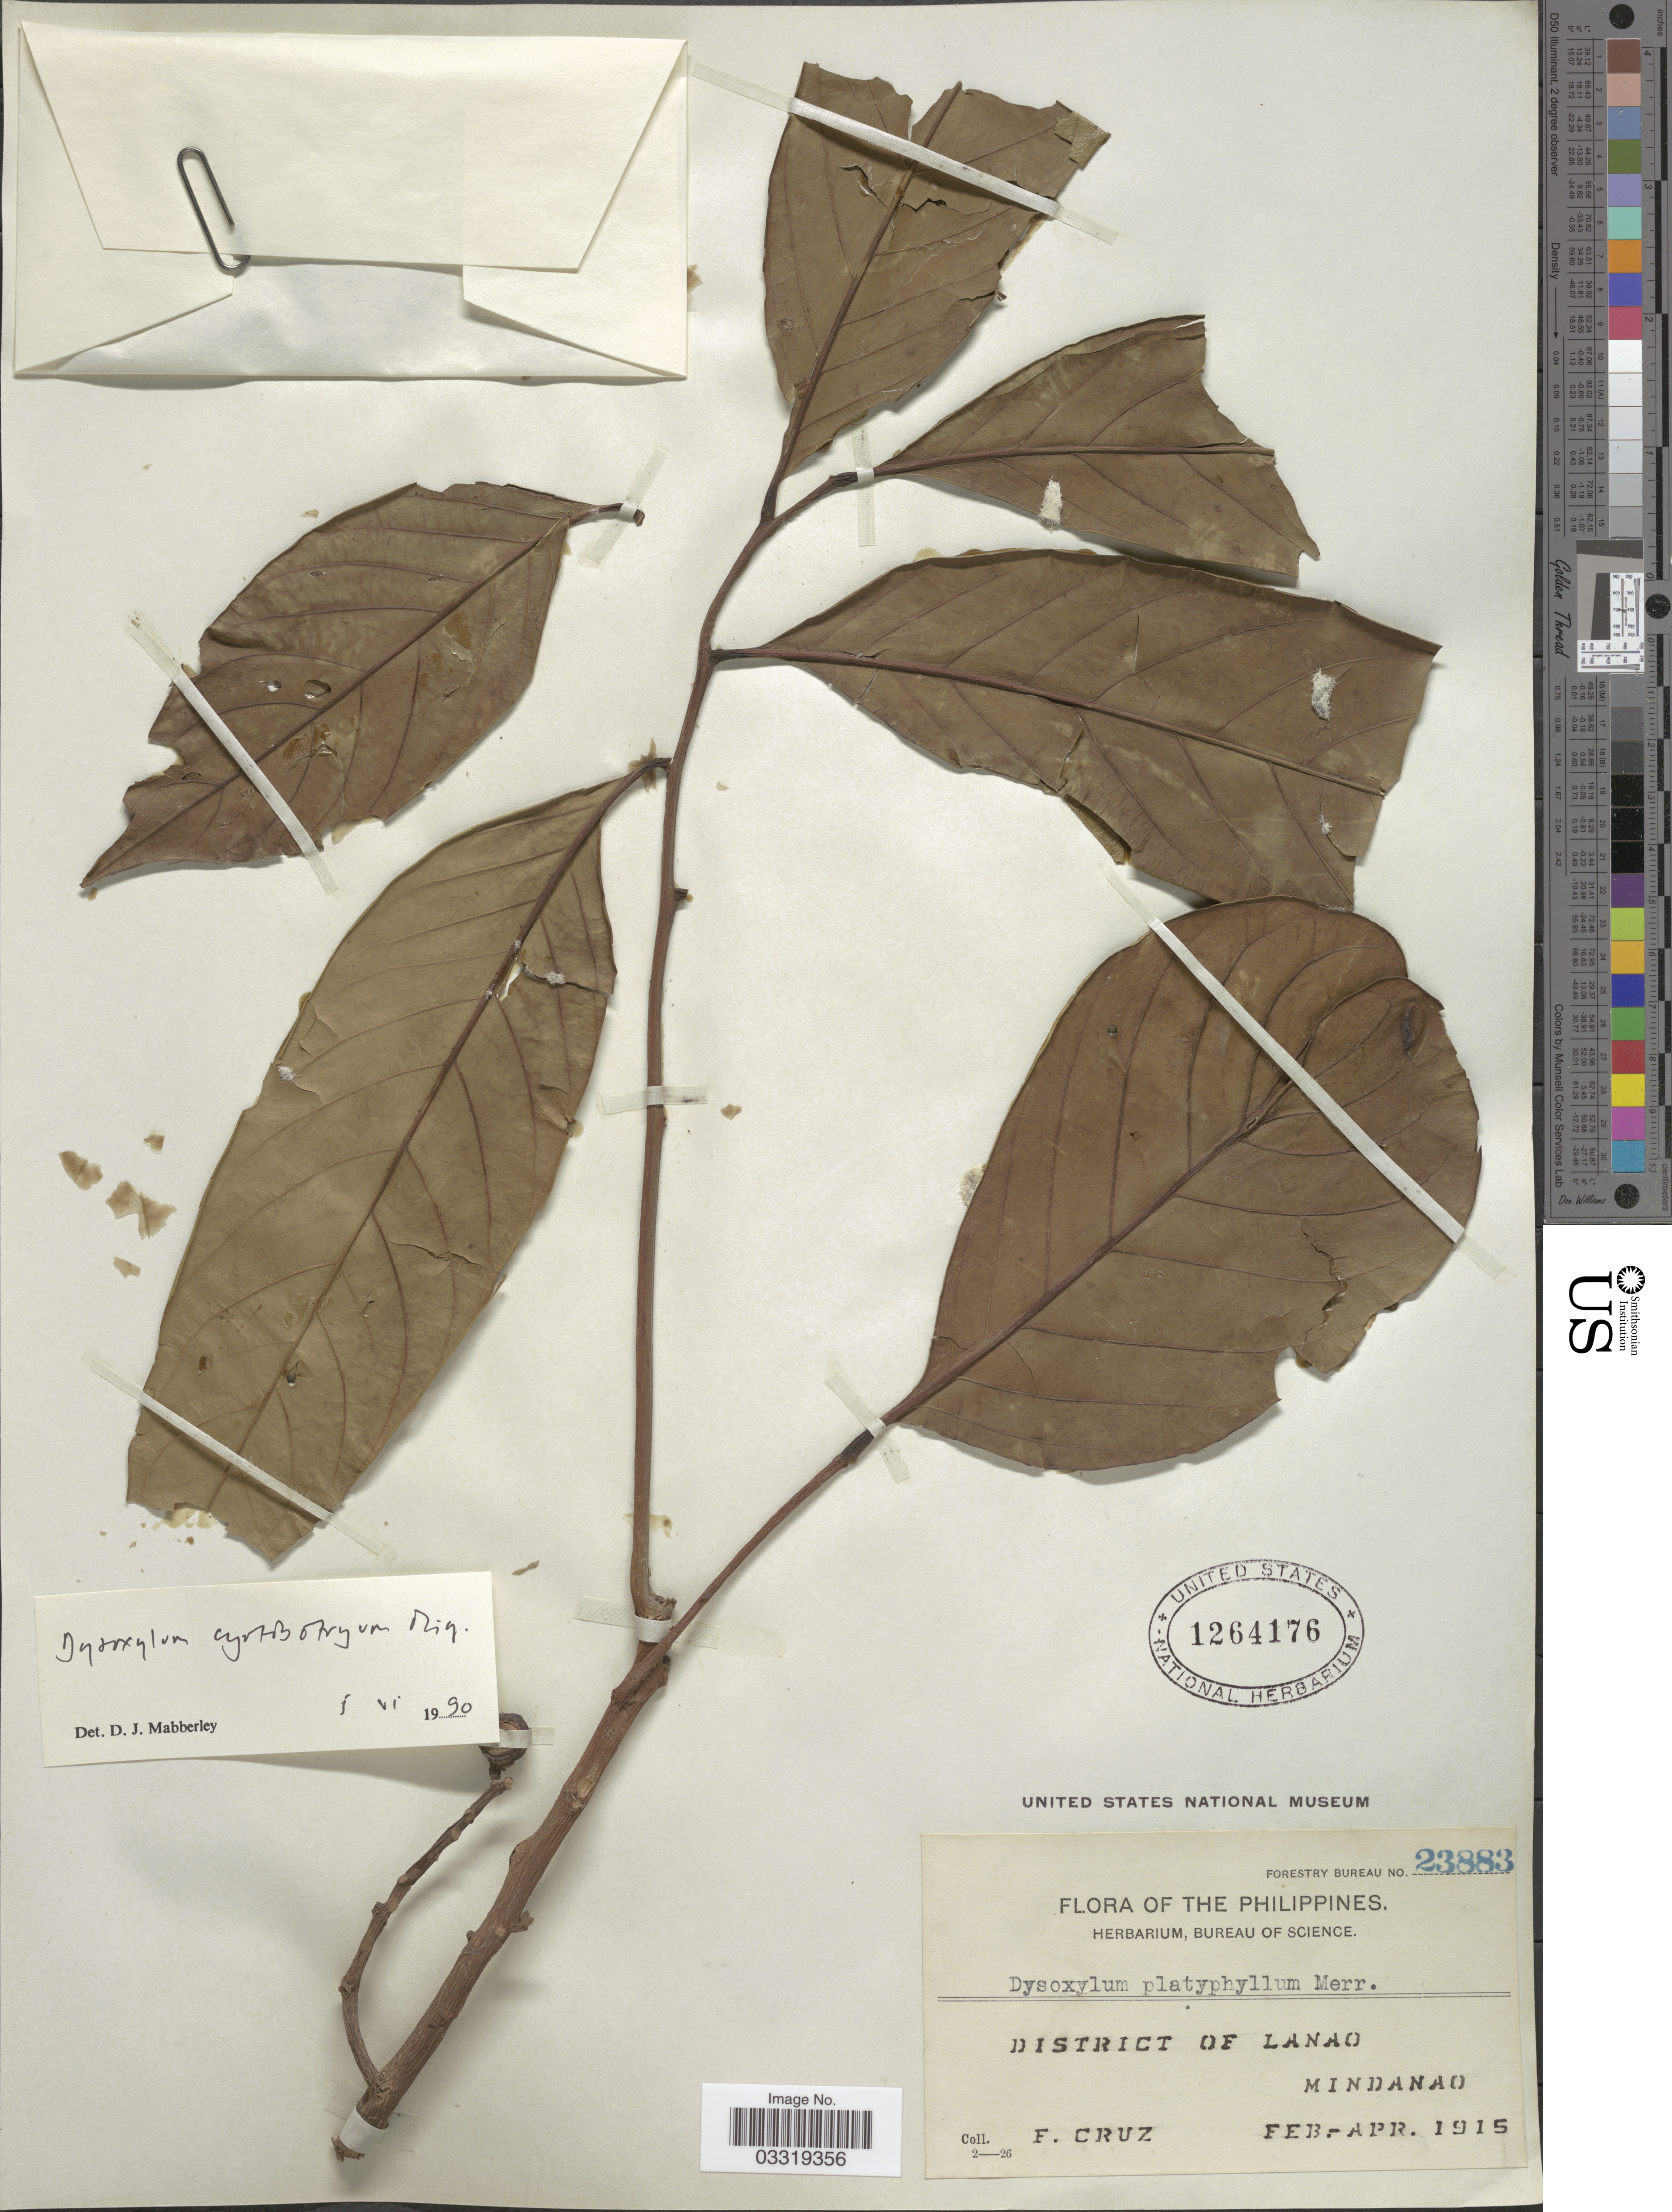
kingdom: Plantae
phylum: Tracheophyta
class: Magnoliopsida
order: Sapindales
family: Meliaceae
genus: Dysoxylum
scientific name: Dysoxylum cyrtobotryum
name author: Miq.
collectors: F. Cruz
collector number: Forestry Bureau 23883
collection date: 1915-02/1915-04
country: Philippines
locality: District of Lanao, Mindanao.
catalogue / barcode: US 1264176